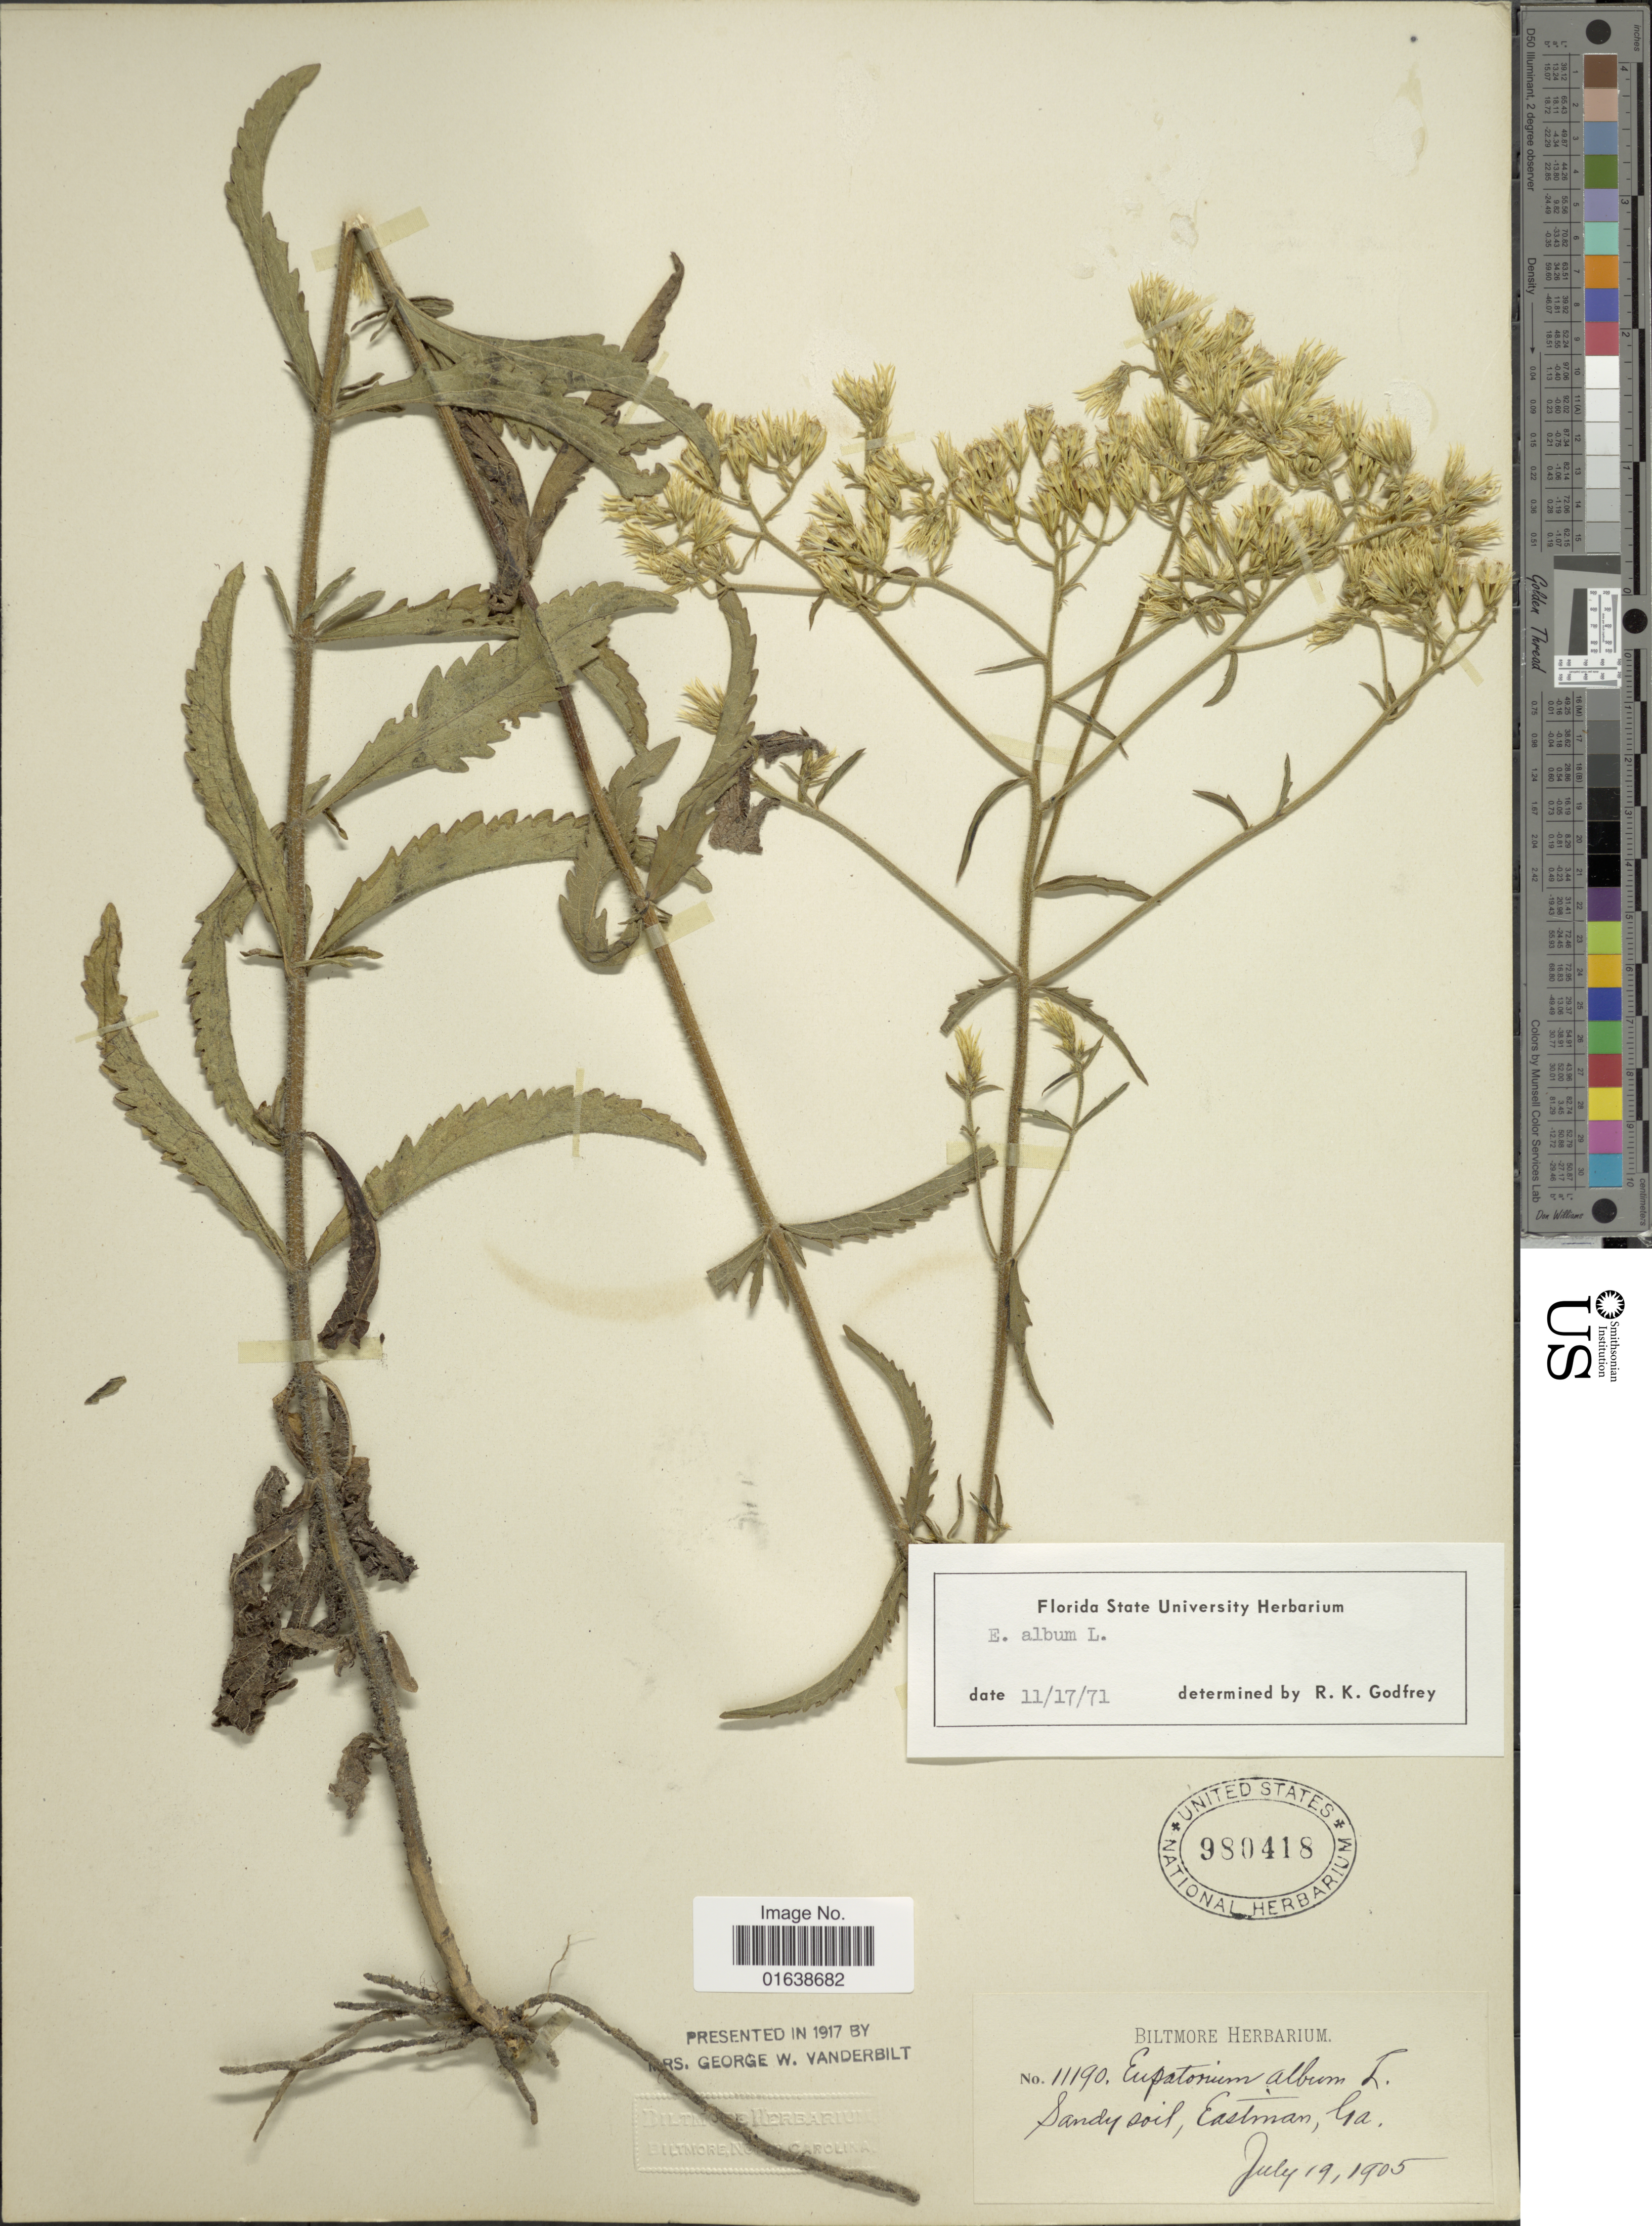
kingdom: Plantae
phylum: Tracheophyta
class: Magnoliopsida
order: Asterales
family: Asteraceae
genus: Eupatorium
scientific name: Eupatorium album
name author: L.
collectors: ex herb. Biltmore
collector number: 11190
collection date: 1905-07-19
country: United States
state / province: Georgia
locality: Sandy soil, Eastman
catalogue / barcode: US 980418